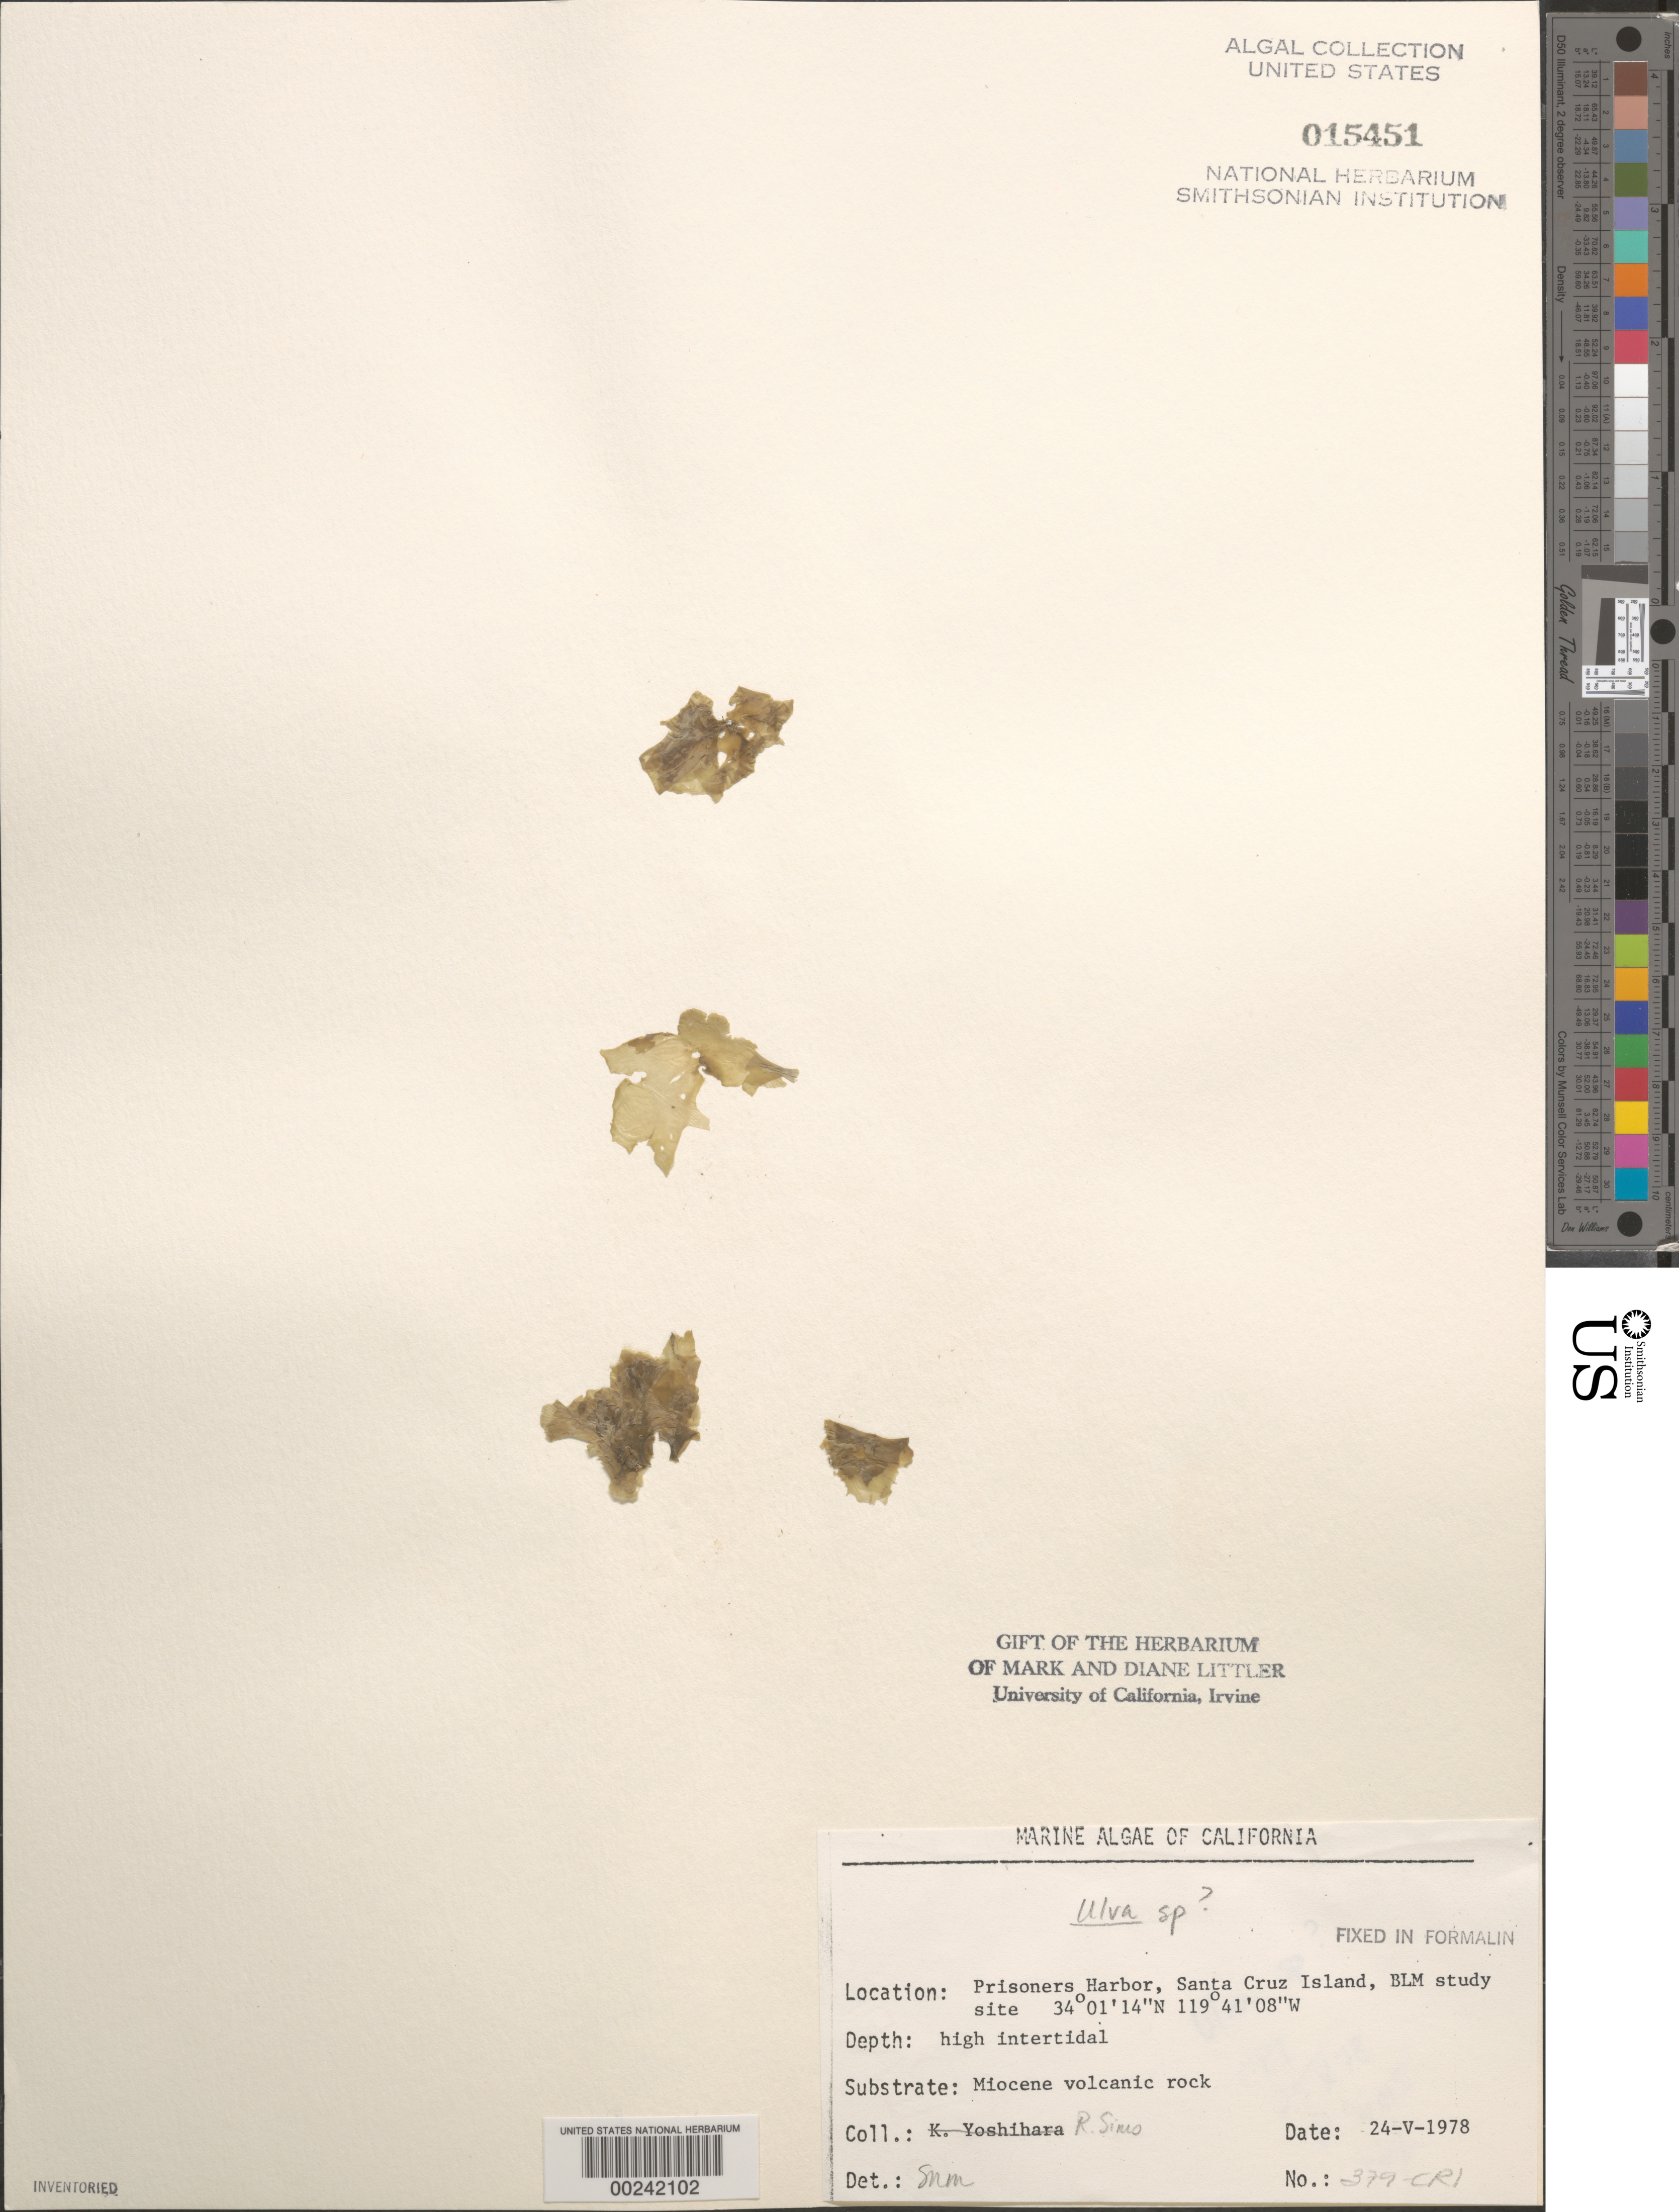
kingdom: Plantae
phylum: Chlorophyta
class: Ulvophyceae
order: Ulvales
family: Ulvaceae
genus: Ulva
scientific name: Ulva sp.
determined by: Murray, S. N.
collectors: R. H. Sims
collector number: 379-cri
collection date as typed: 24 May 1978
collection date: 1978-05-24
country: United States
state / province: California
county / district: Santa Barbara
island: Santa Cruz Island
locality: Prisoners Harbor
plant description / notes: BLM-SOCALBIGHT Rocky Intertidal Survey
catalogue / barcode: US 15451